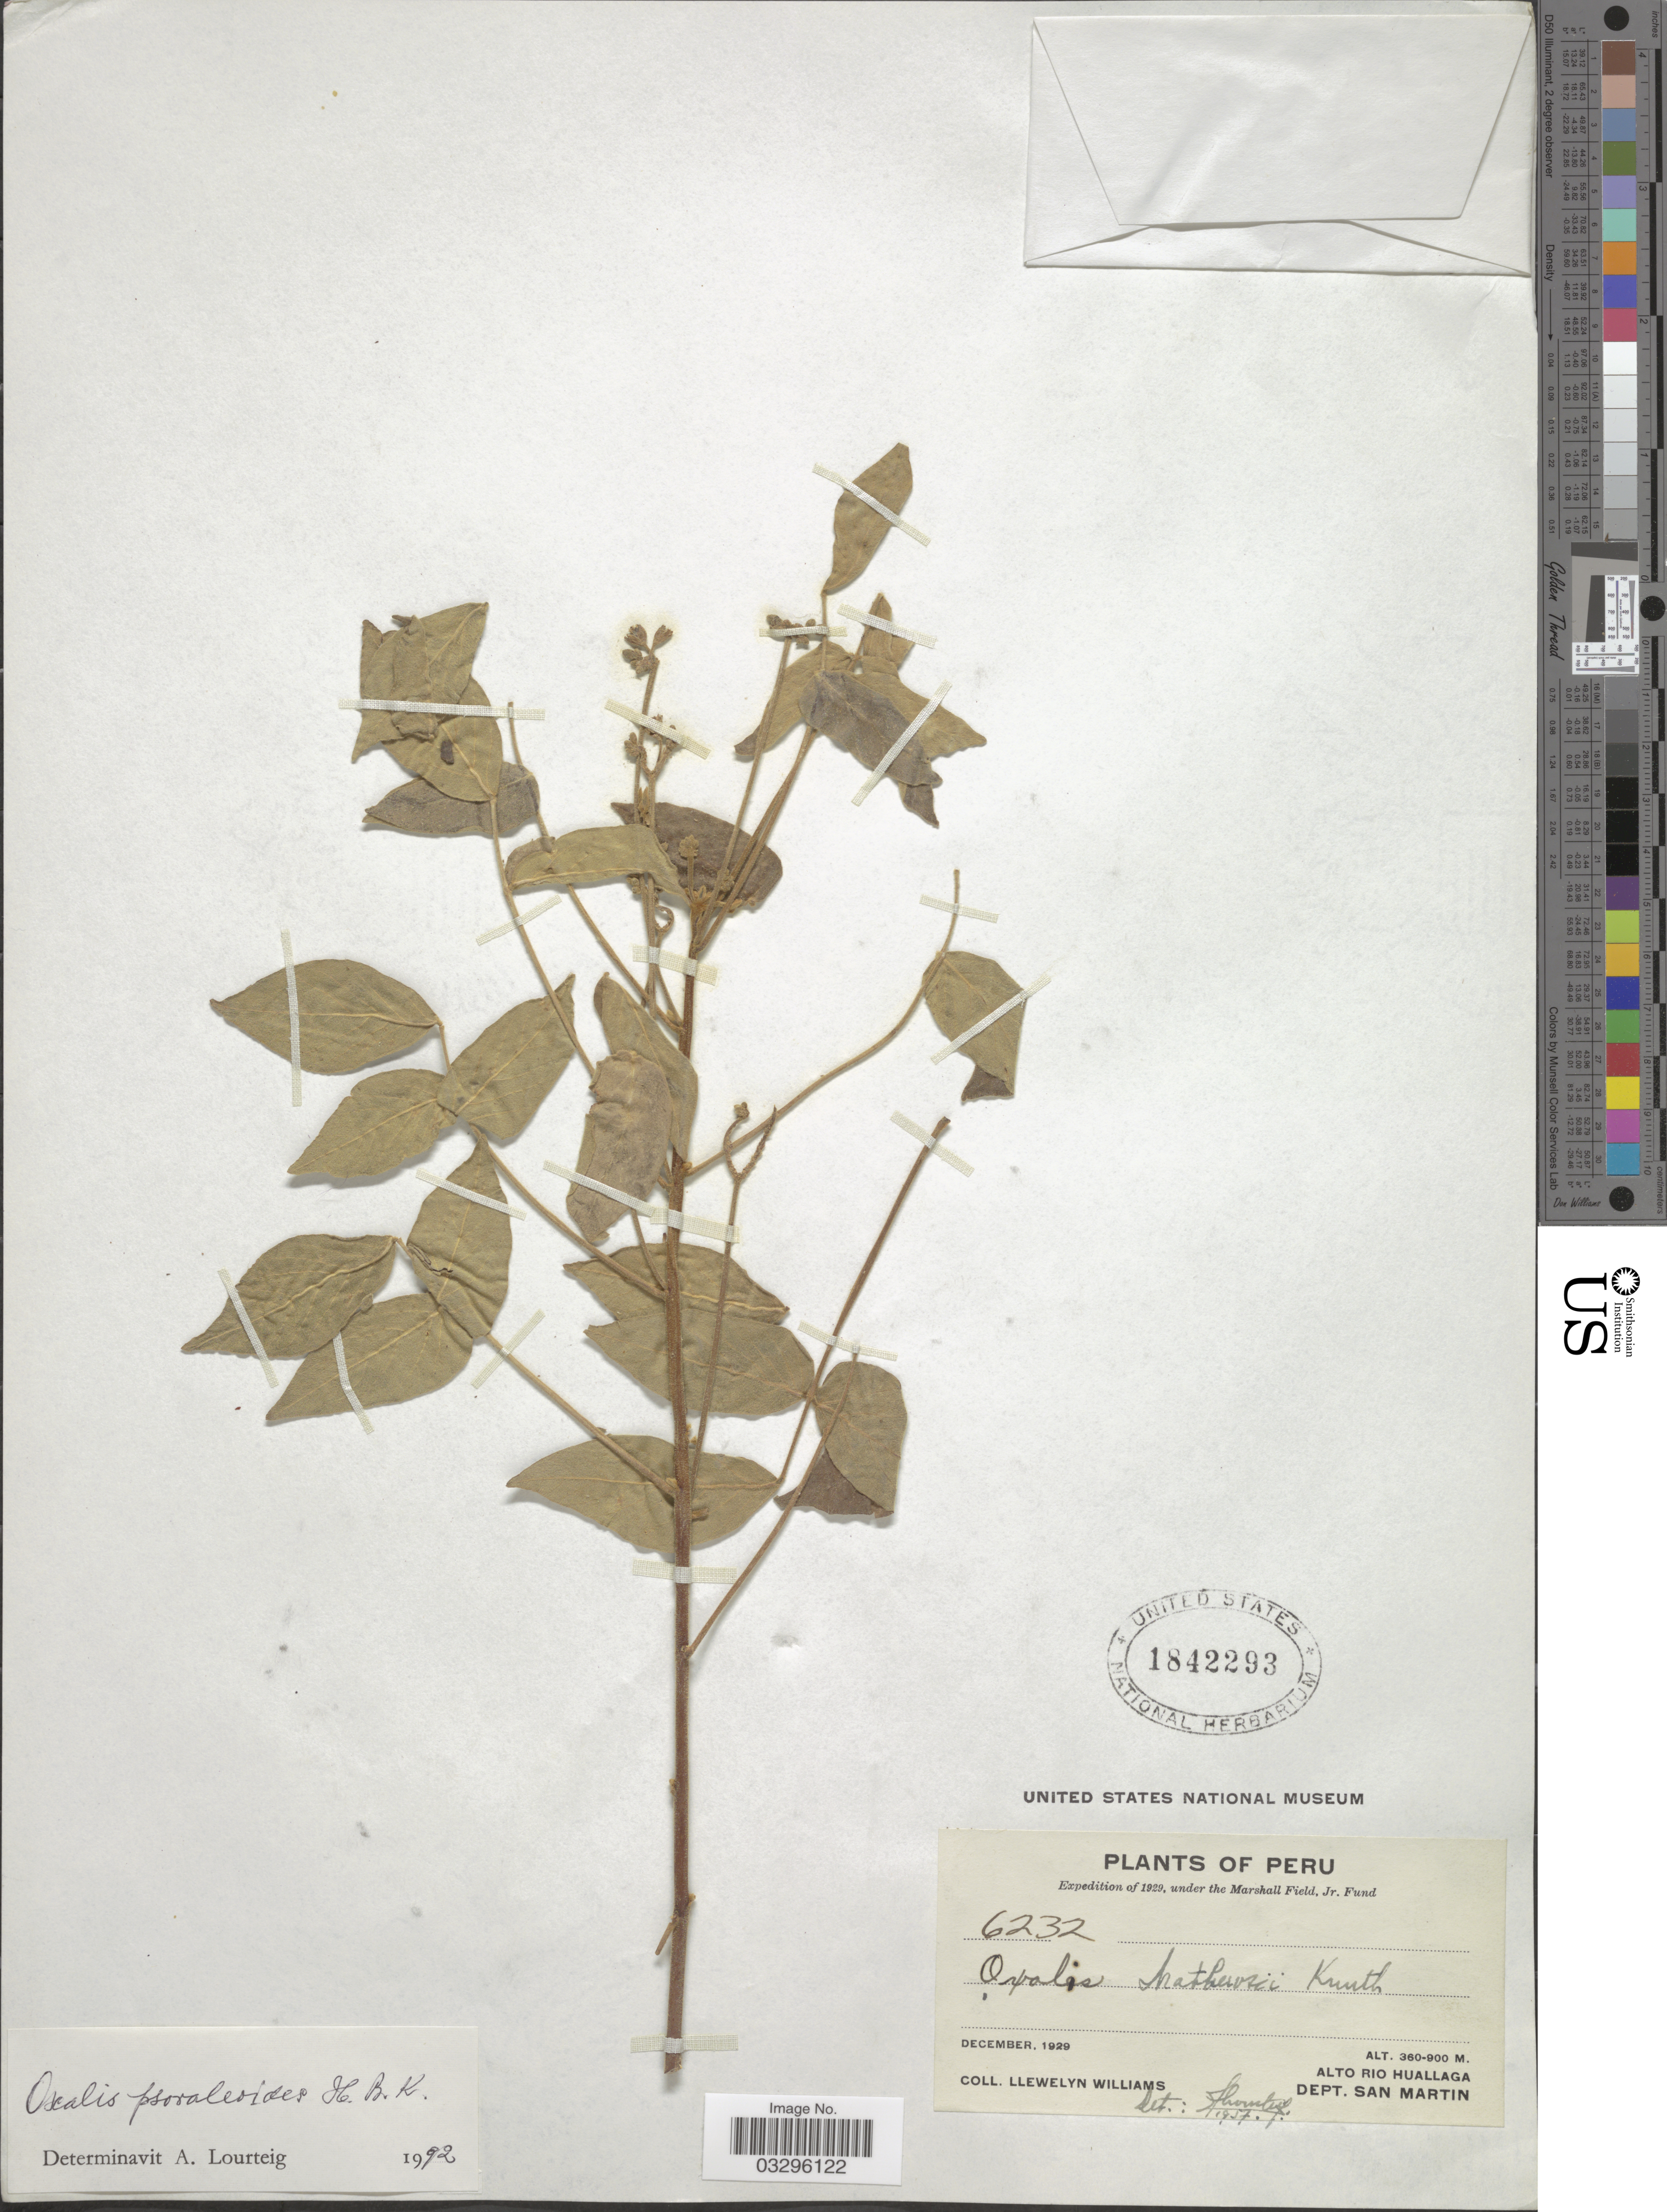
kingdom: Plantae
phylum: Tracheophyta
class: Magnoliopsida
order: Oxalidales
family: Oxalidaceae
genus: Oxalis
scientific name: Oxalis psoraloides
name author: Kunth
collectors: Ll. Williams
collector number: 6232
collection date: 1929-12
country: Peru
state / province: San Martín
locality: Alto Rio Huallaga. Dept. San Martin.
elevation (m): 360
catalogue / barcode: US 1842293